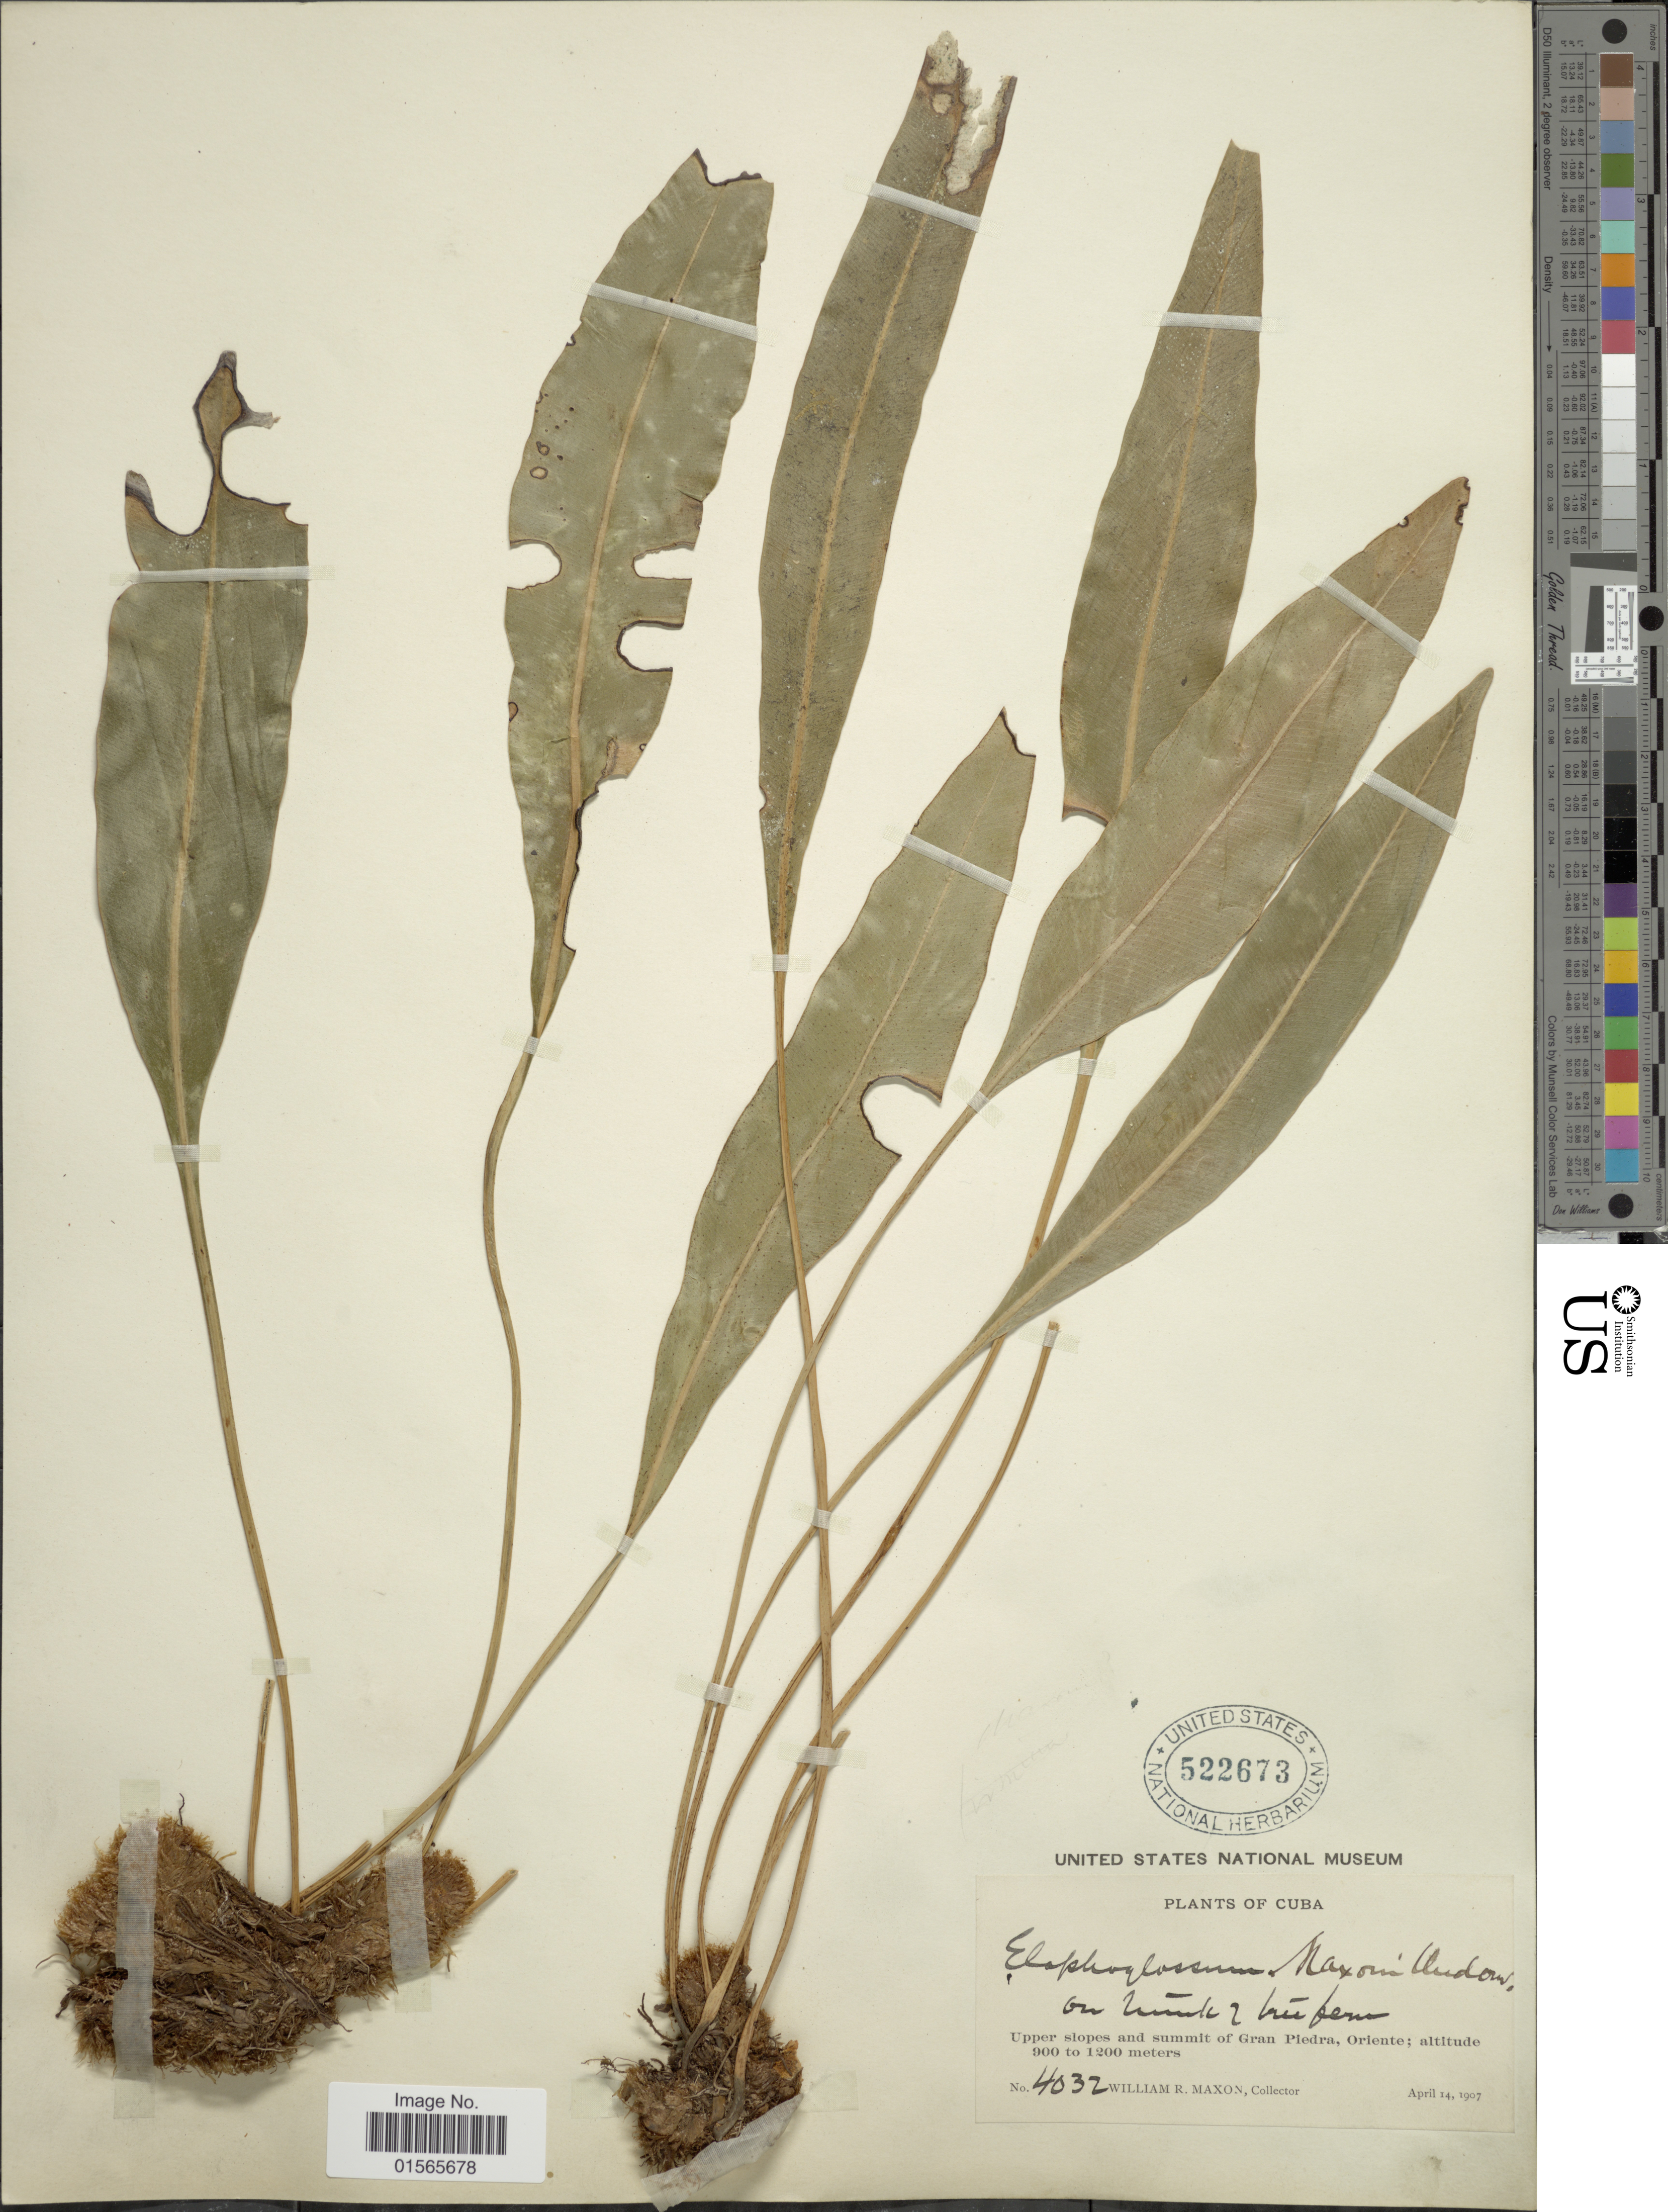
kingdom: Plantae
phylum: Tracheophyta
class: Polypodiopsida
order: Polypodiales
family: Dryopteridaceae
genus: Elaphoglossum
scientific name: Elaphoglossum maxonii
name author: Underw. ex C.V. Morton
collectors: W. R. Maxon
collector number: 4032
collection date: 1907-04-14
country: Cuba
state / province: Oriente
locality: Upper slopes and summit of Gran Piedra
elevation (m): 900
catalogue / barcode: US 522673